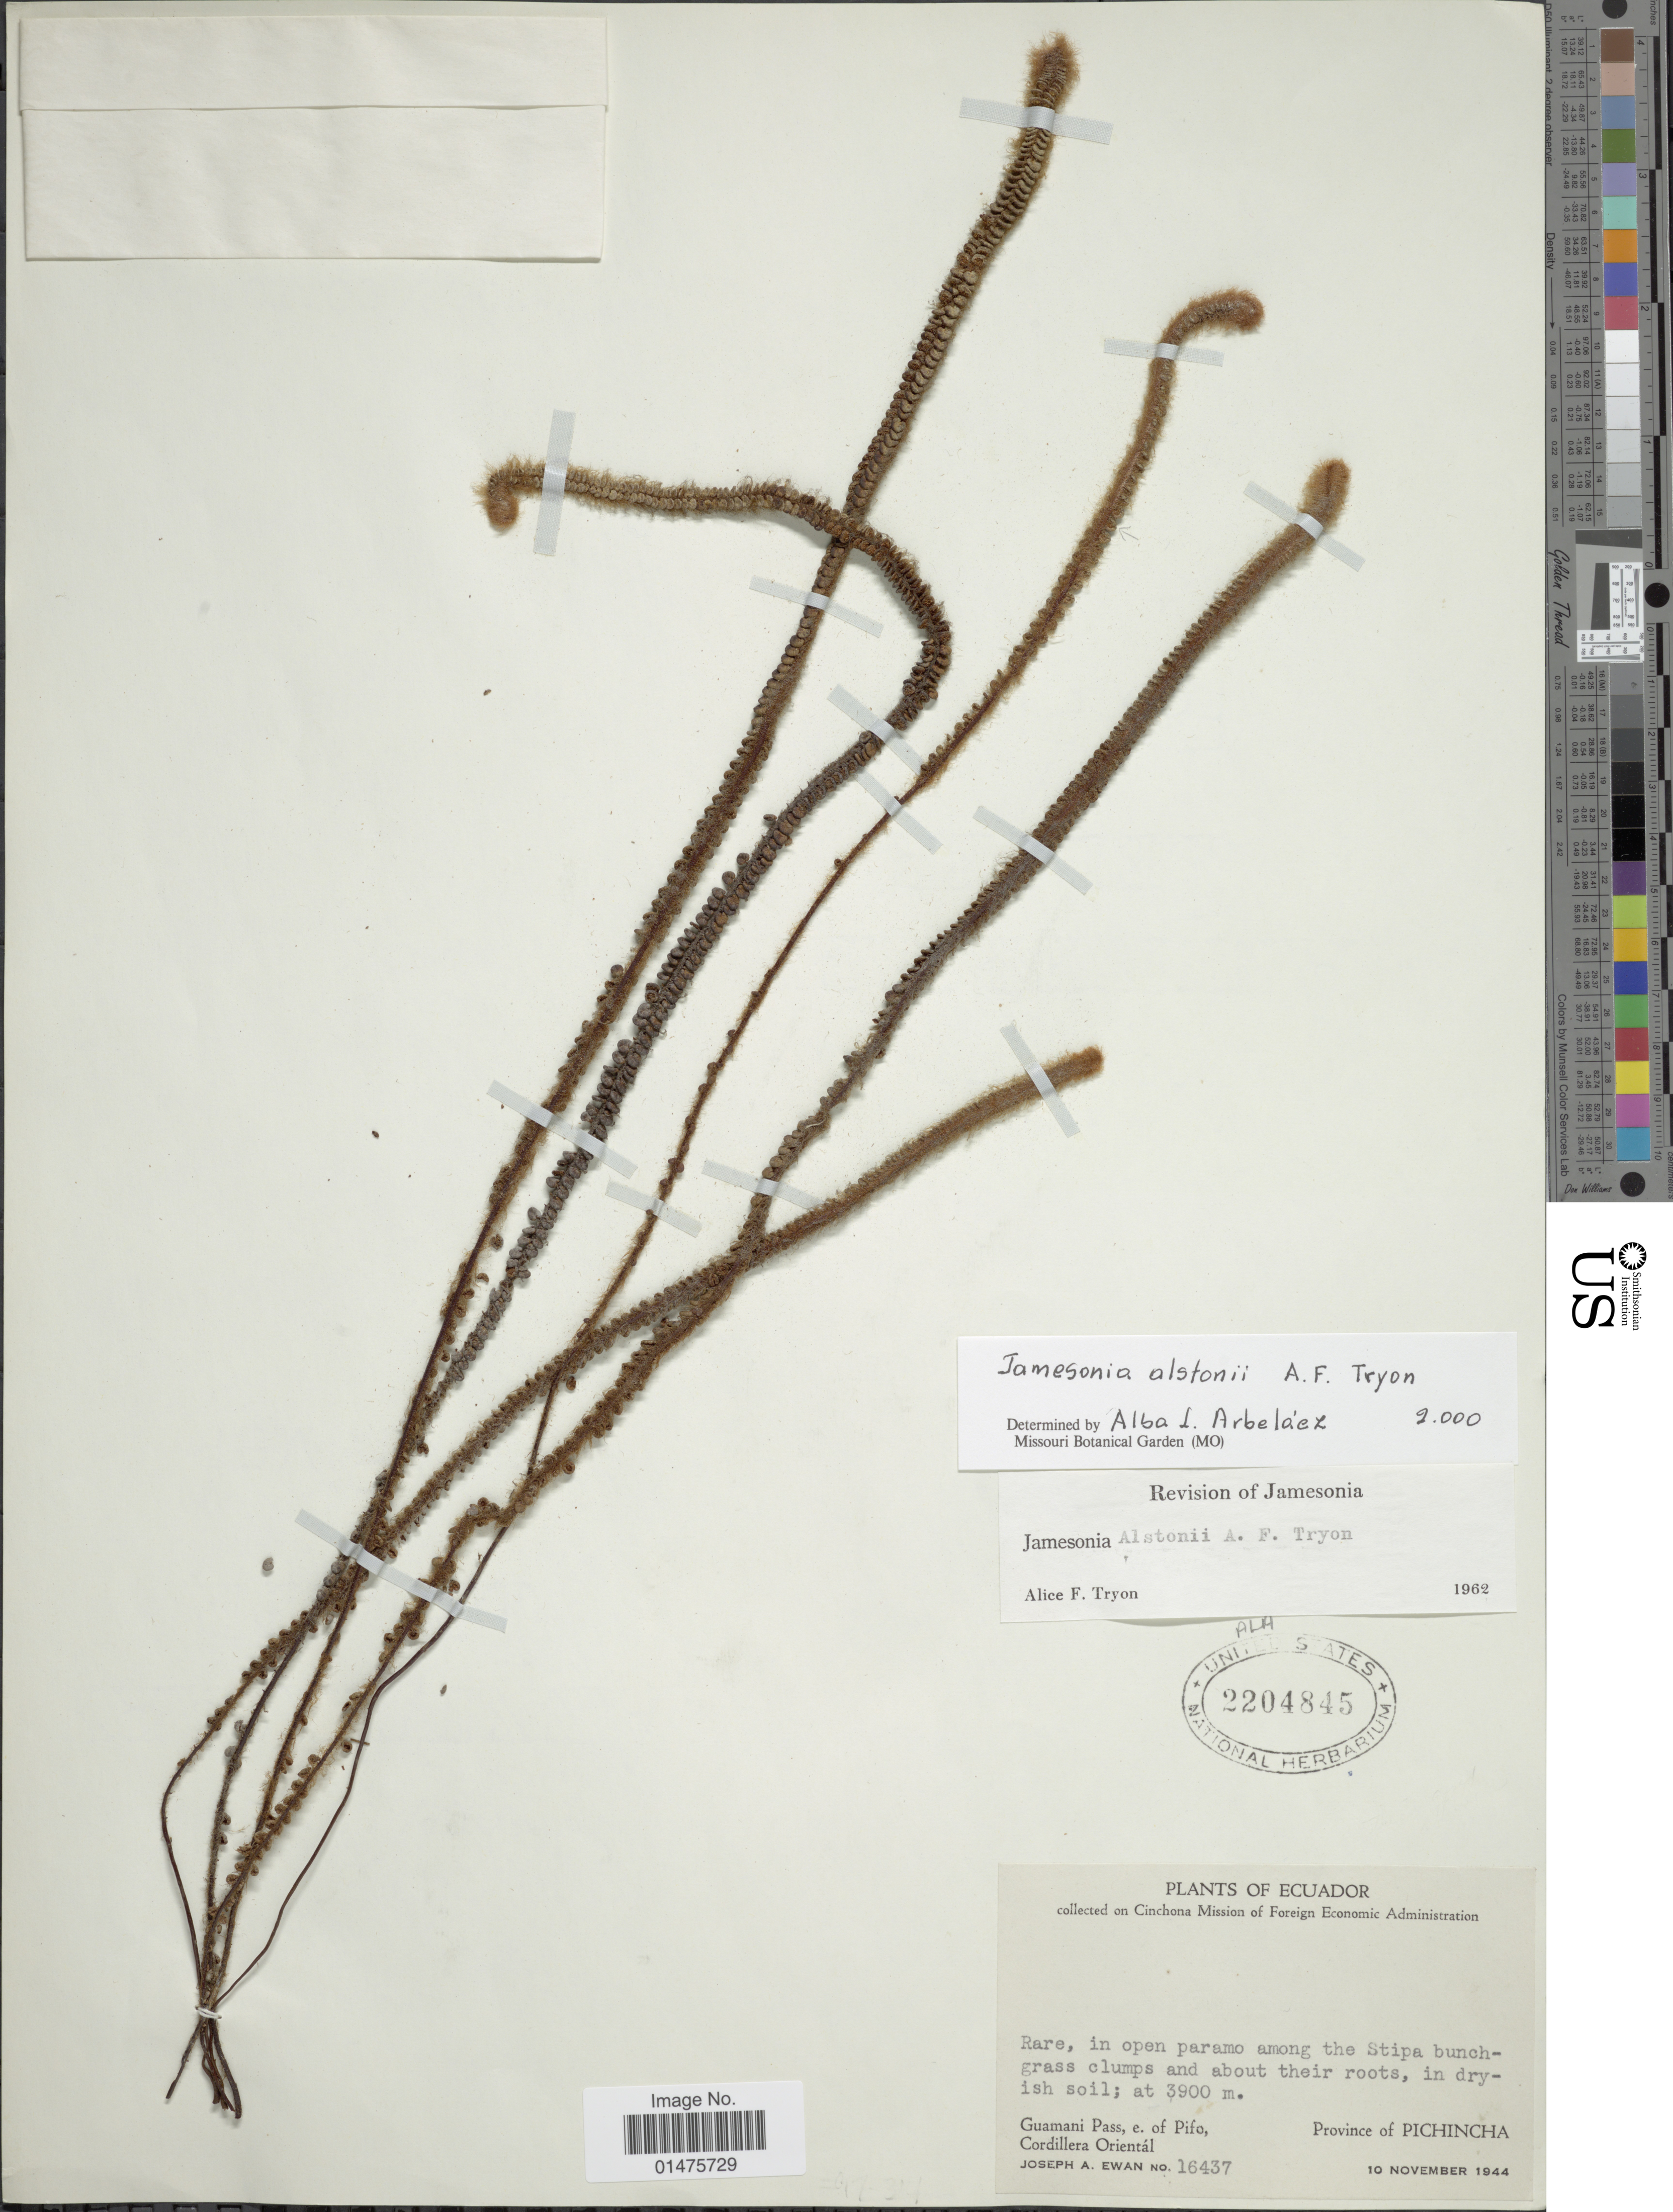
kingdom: Plantae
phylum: Tracheophyta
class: Polypodiopsida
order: Polypodiales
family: Pteridaceae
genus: Jamesonia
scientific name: Jamesonia alstonii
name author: A.F. Tryon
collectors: J. A. Ewan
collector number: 16437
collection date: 1944-11-10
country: Ecuador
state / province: Pichincha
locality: Guamani Pass, e. of Pifo, Cordillera Orientali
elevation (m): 3900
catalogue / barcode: US 2204845